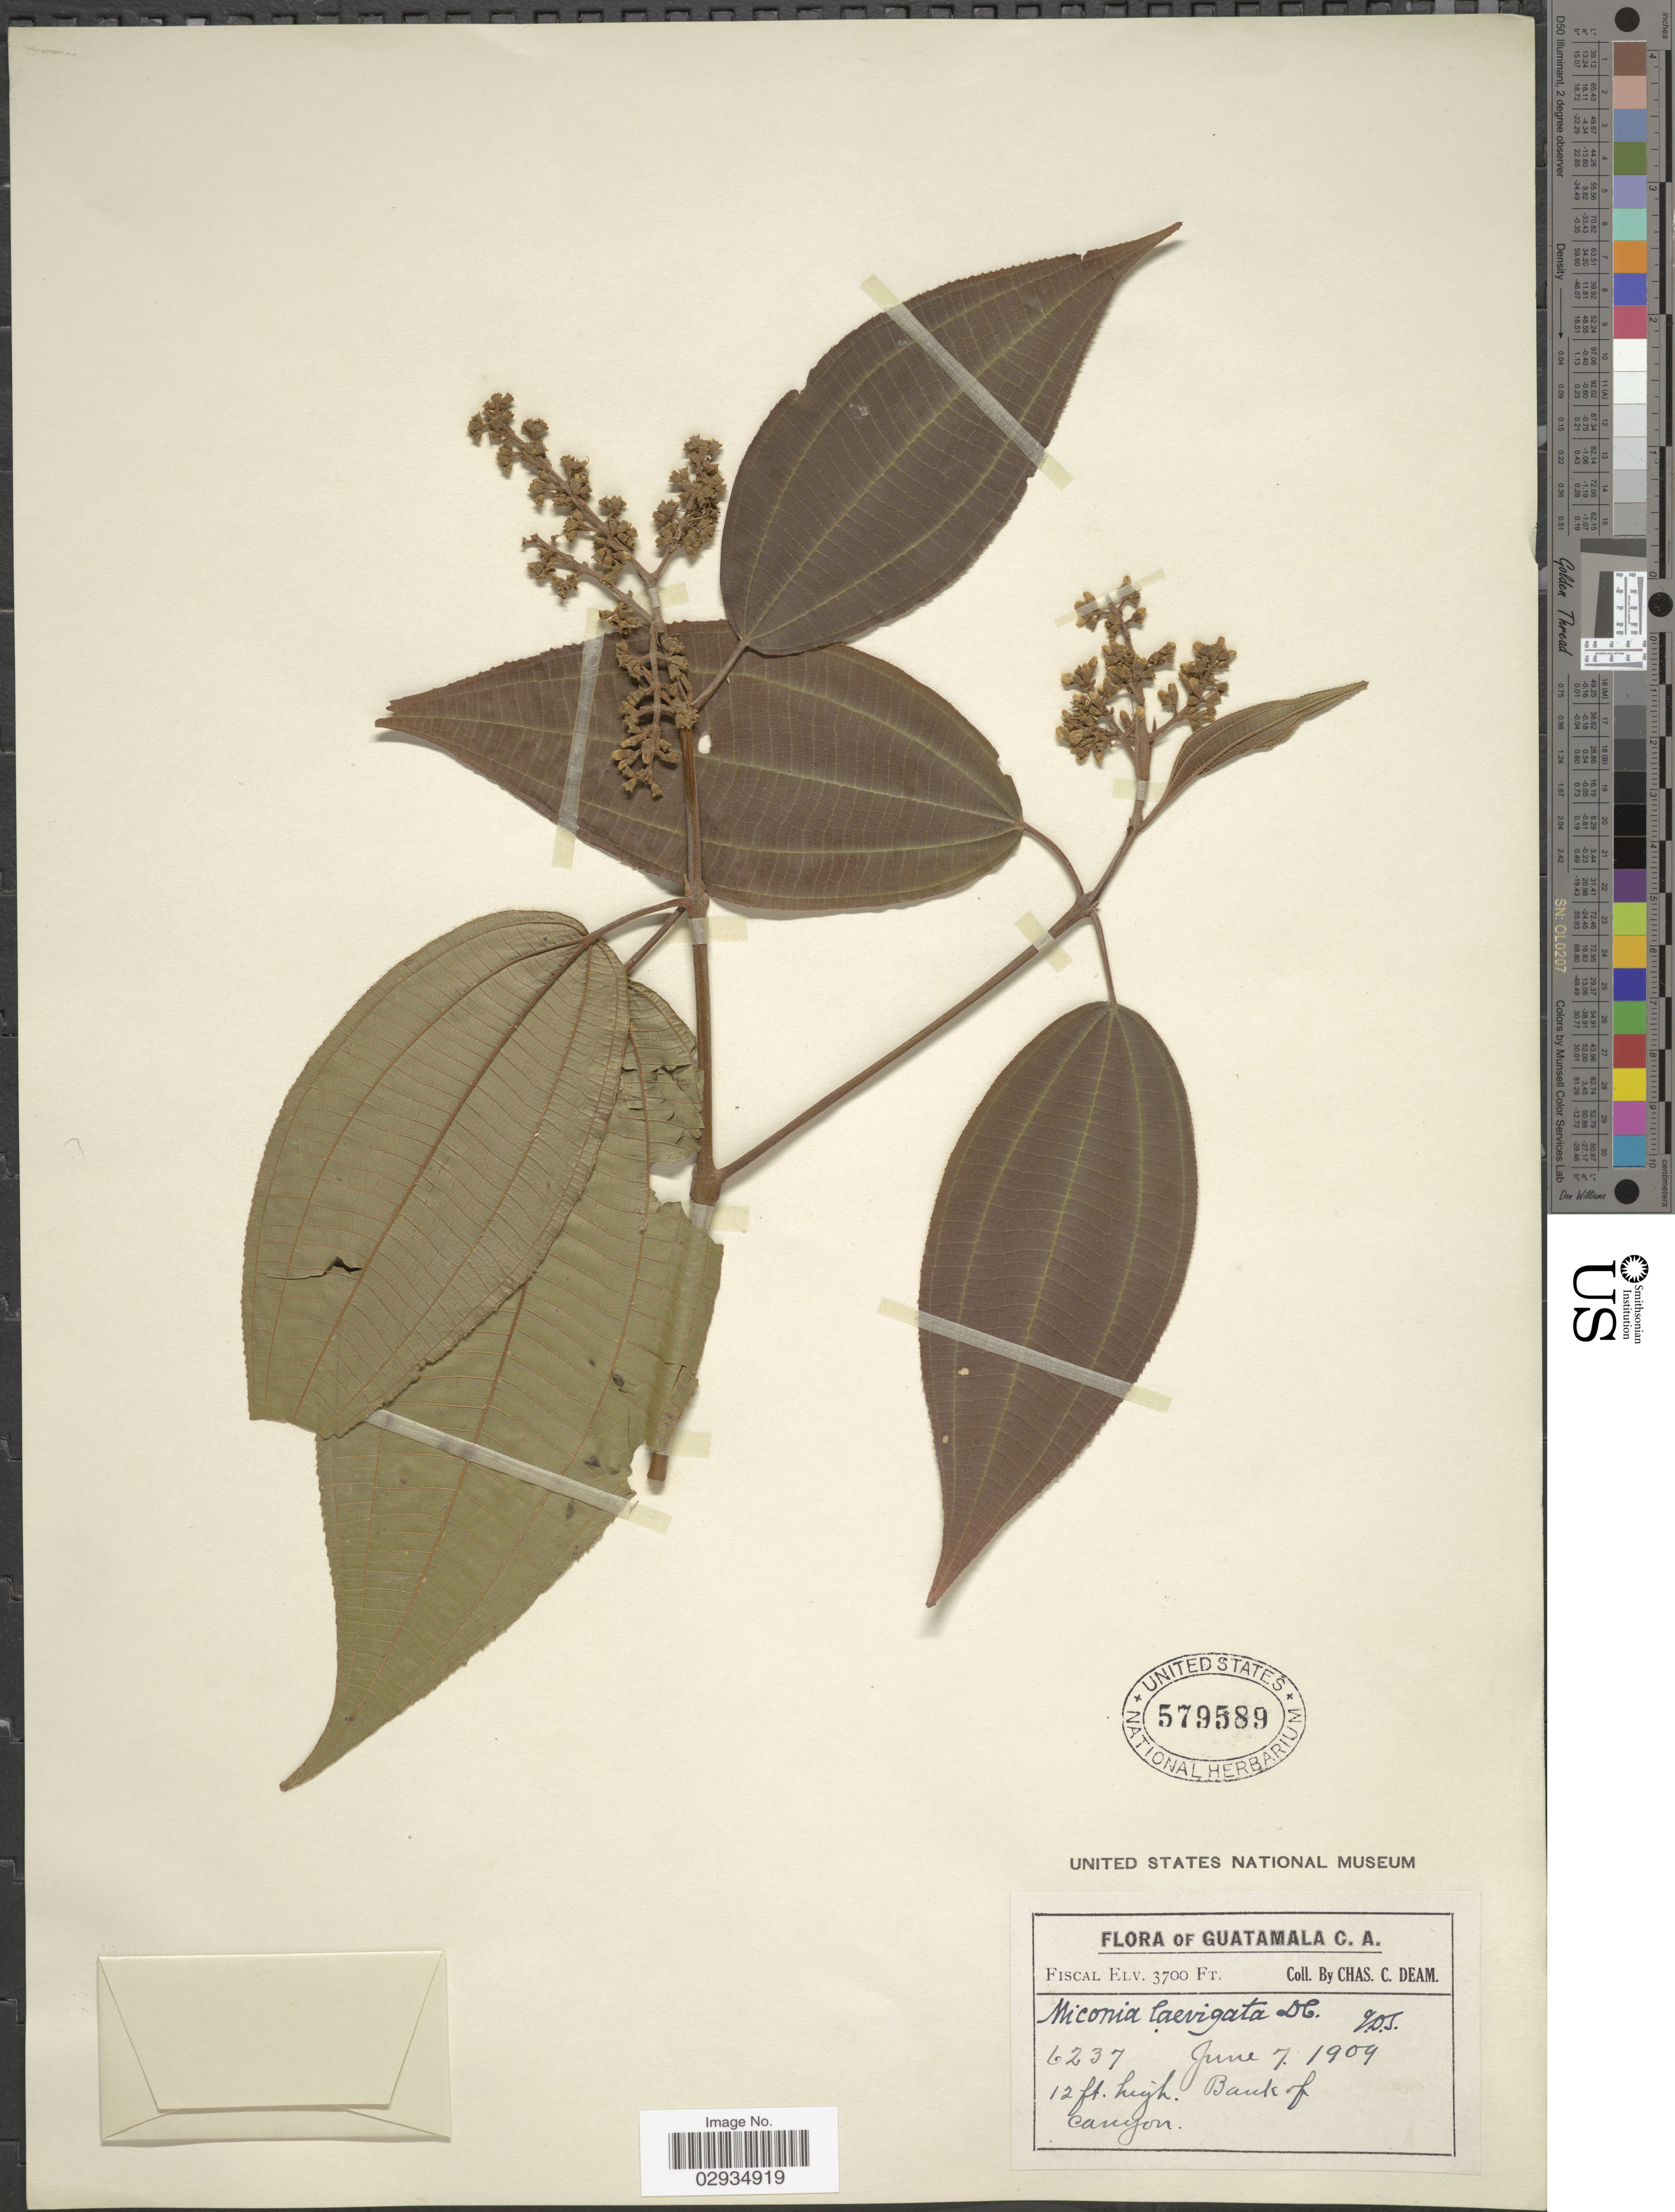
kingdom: Plantae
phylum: Tracheophyta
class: Magnoliopsida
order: Myrtales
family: Melastomataceae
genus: Miconia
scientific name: Miconia laevigata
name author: (L.) D. Don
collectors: C. C. Deam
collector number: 6237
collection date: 1909-06-07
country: Guatemala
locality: Bank of canyon.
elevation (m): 1128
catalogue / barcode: US 579589